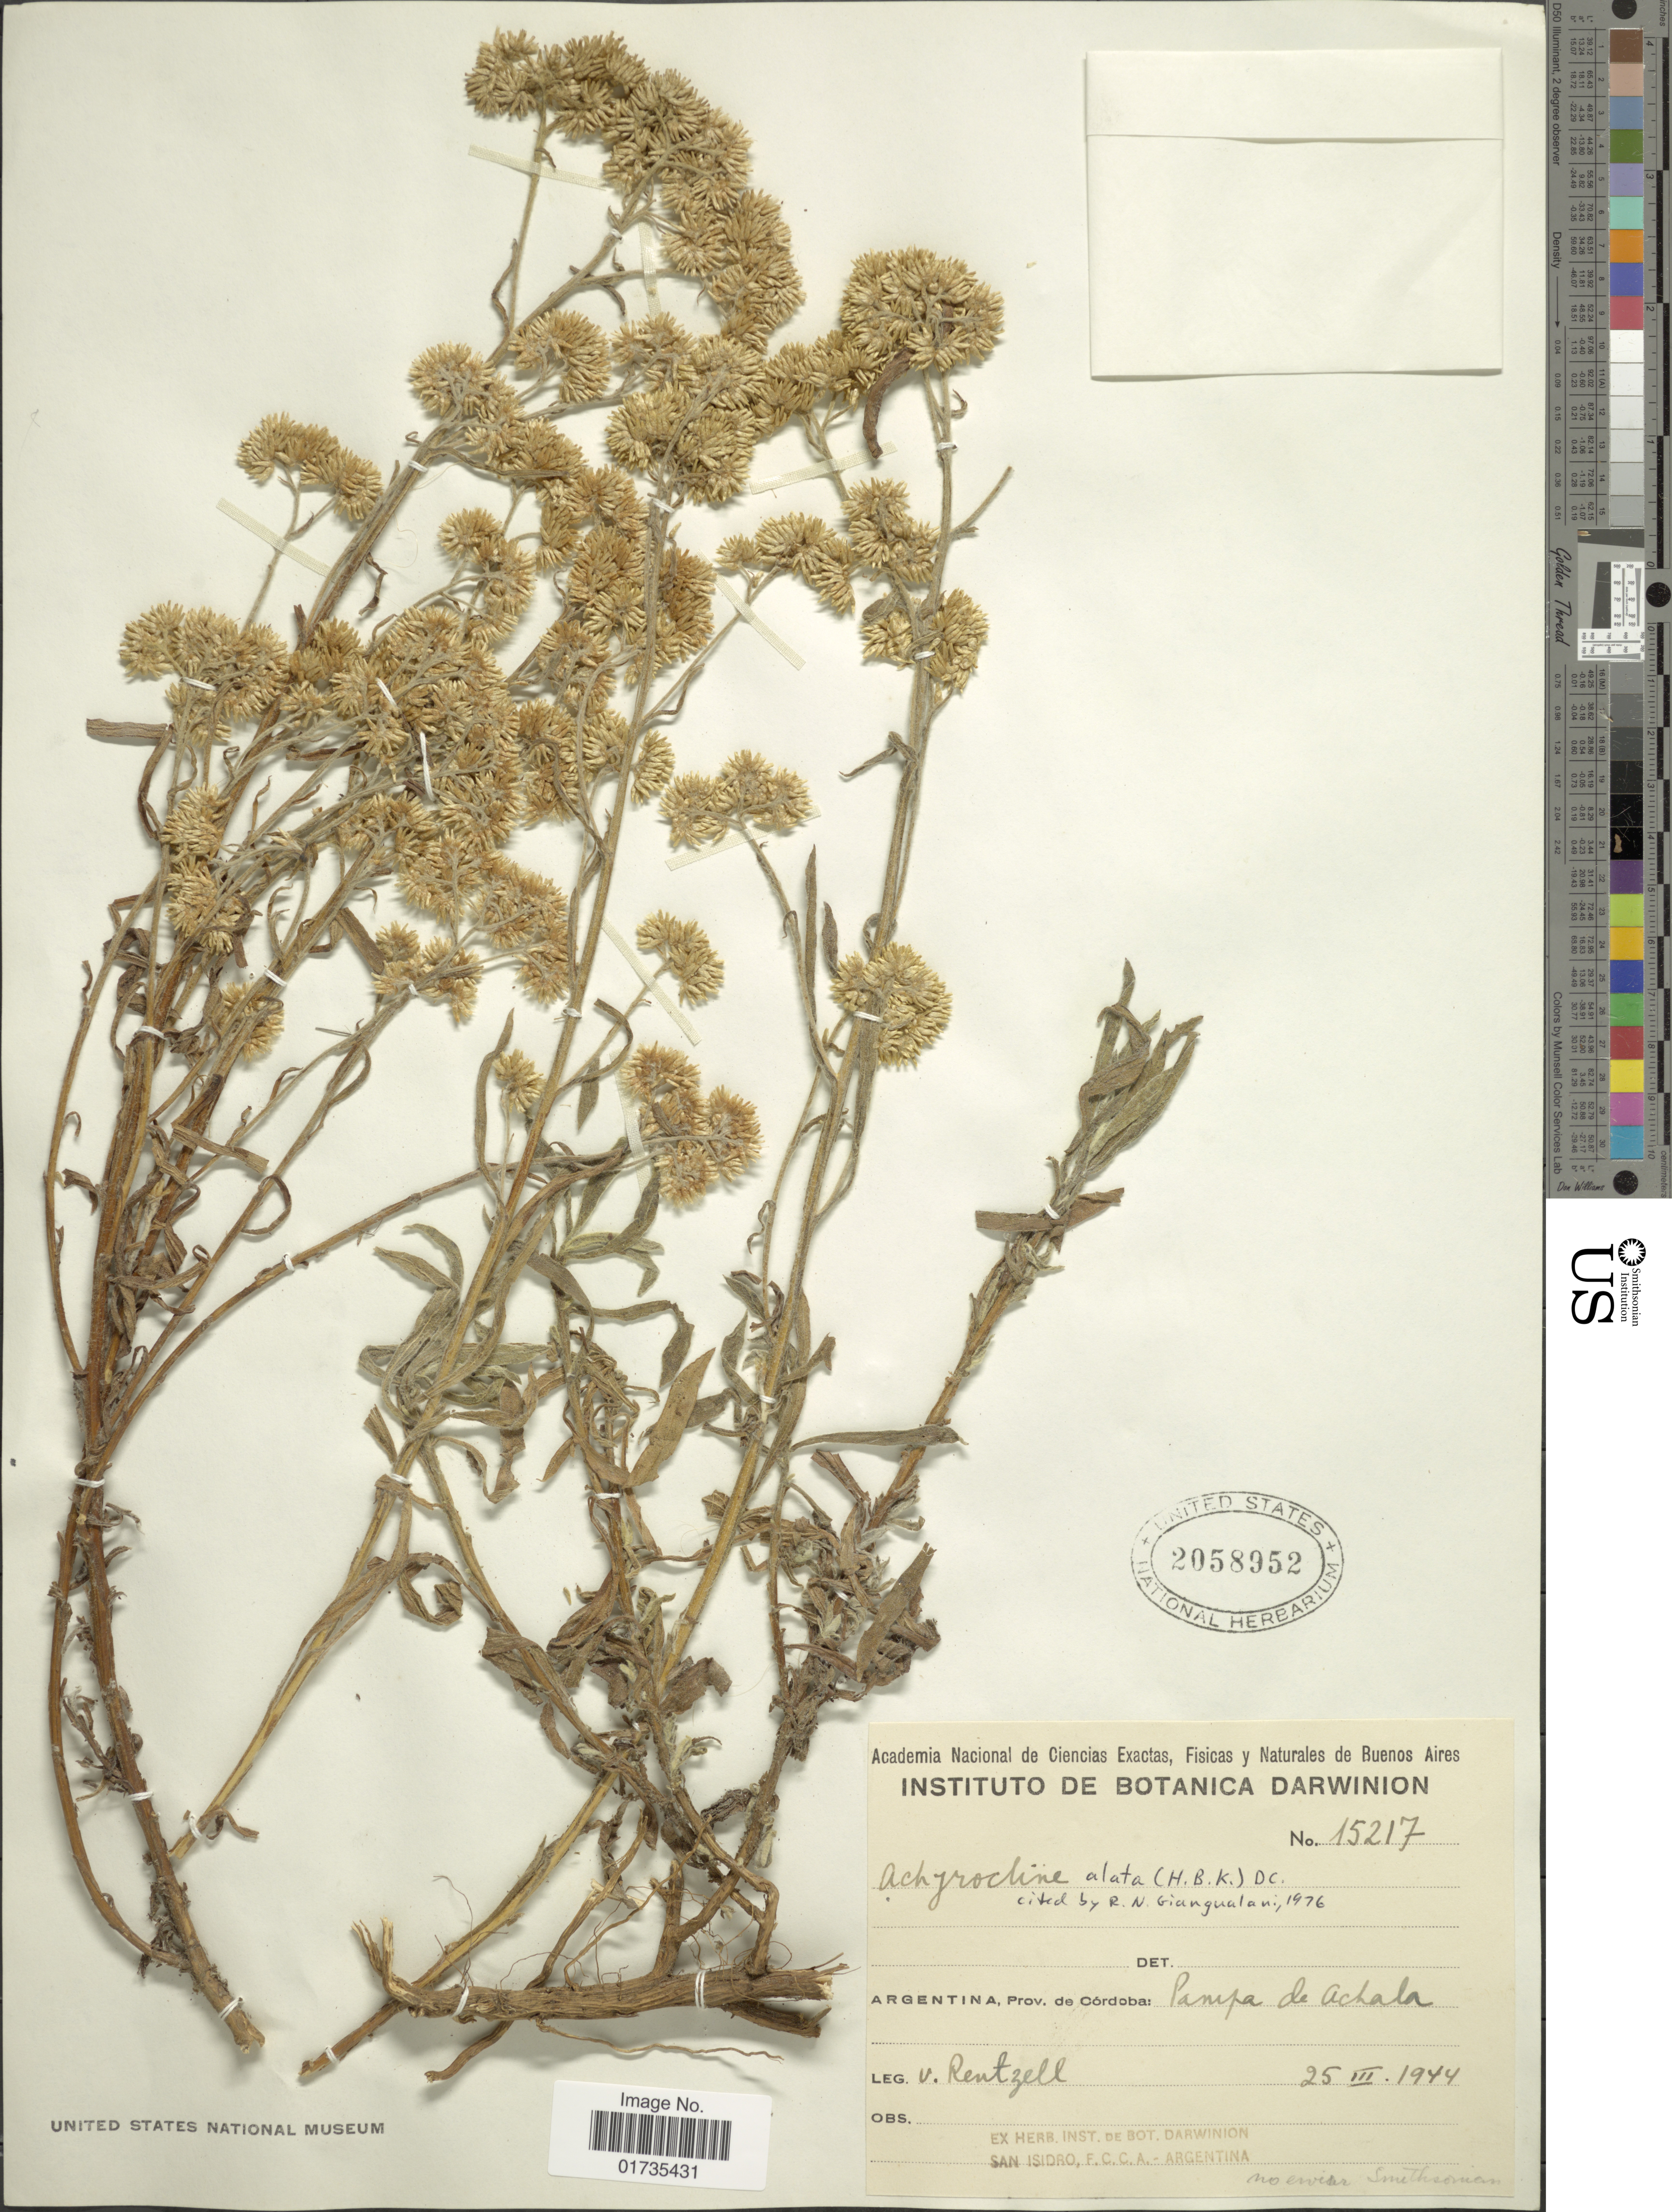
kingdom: Plantae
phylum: Tracheophyta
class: Magnoliopsida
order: Asterales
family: Asteraceae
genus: Achyrocline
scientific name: Achyrocline alata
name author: (Kunth) DC.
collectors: I. von Rentzell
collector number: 15217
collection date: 1944-03-25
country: Colombia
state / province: Córdoba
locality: Argentina, Prov. de Córdoba: Pampa de Achala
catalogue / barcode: US 2058952